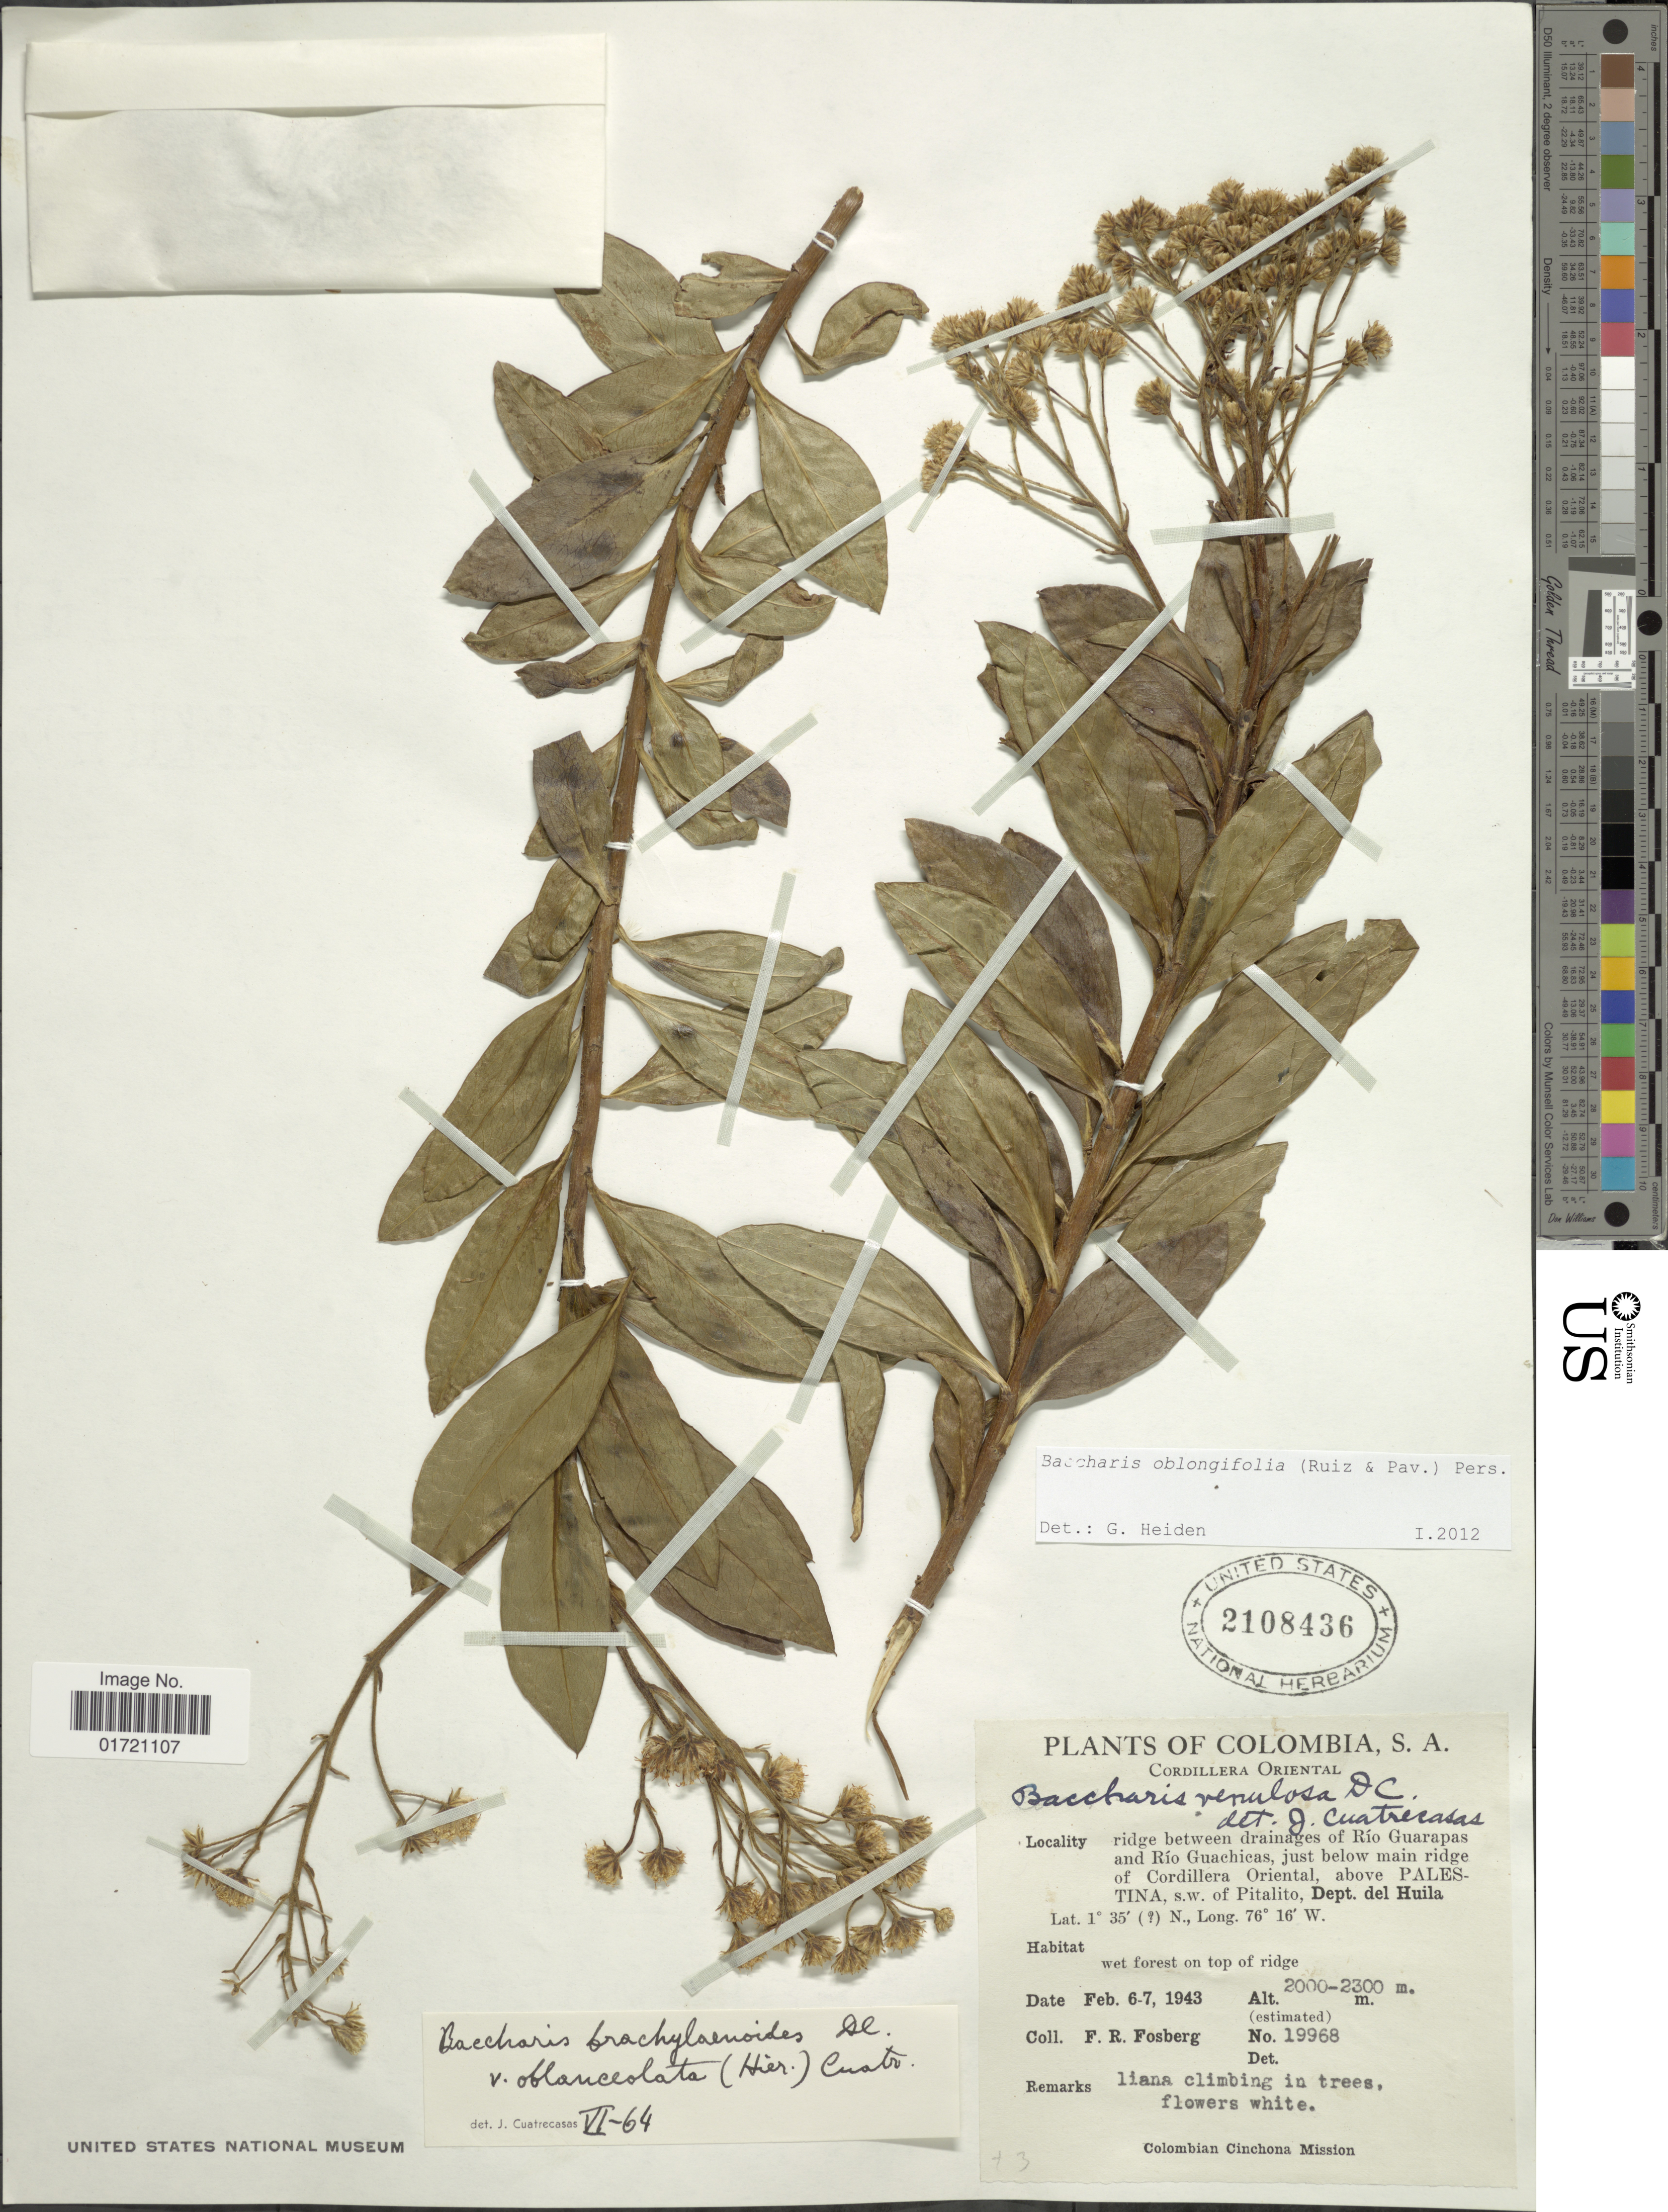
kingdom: Plantae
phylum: Tracheophyta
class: Magnoliopsida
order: Asterales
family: Asteraceae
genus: Baccharis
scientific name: Baccharis oblongifolia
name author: (Ruiz & Pav.) Pers.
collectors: F. R. Fosberg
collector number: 19968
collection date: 1943-02-06/1943-02-07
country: Colombia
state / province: Huila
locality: Cordillera Oriental. Ridge between drainages of Río Guarapas and Río Guachicas, just below main ridge of Cordillera Oriental, above Palestina, s.w. of Pitalito, Dept. del Huila.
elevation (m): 2000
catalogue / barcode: US 2108436